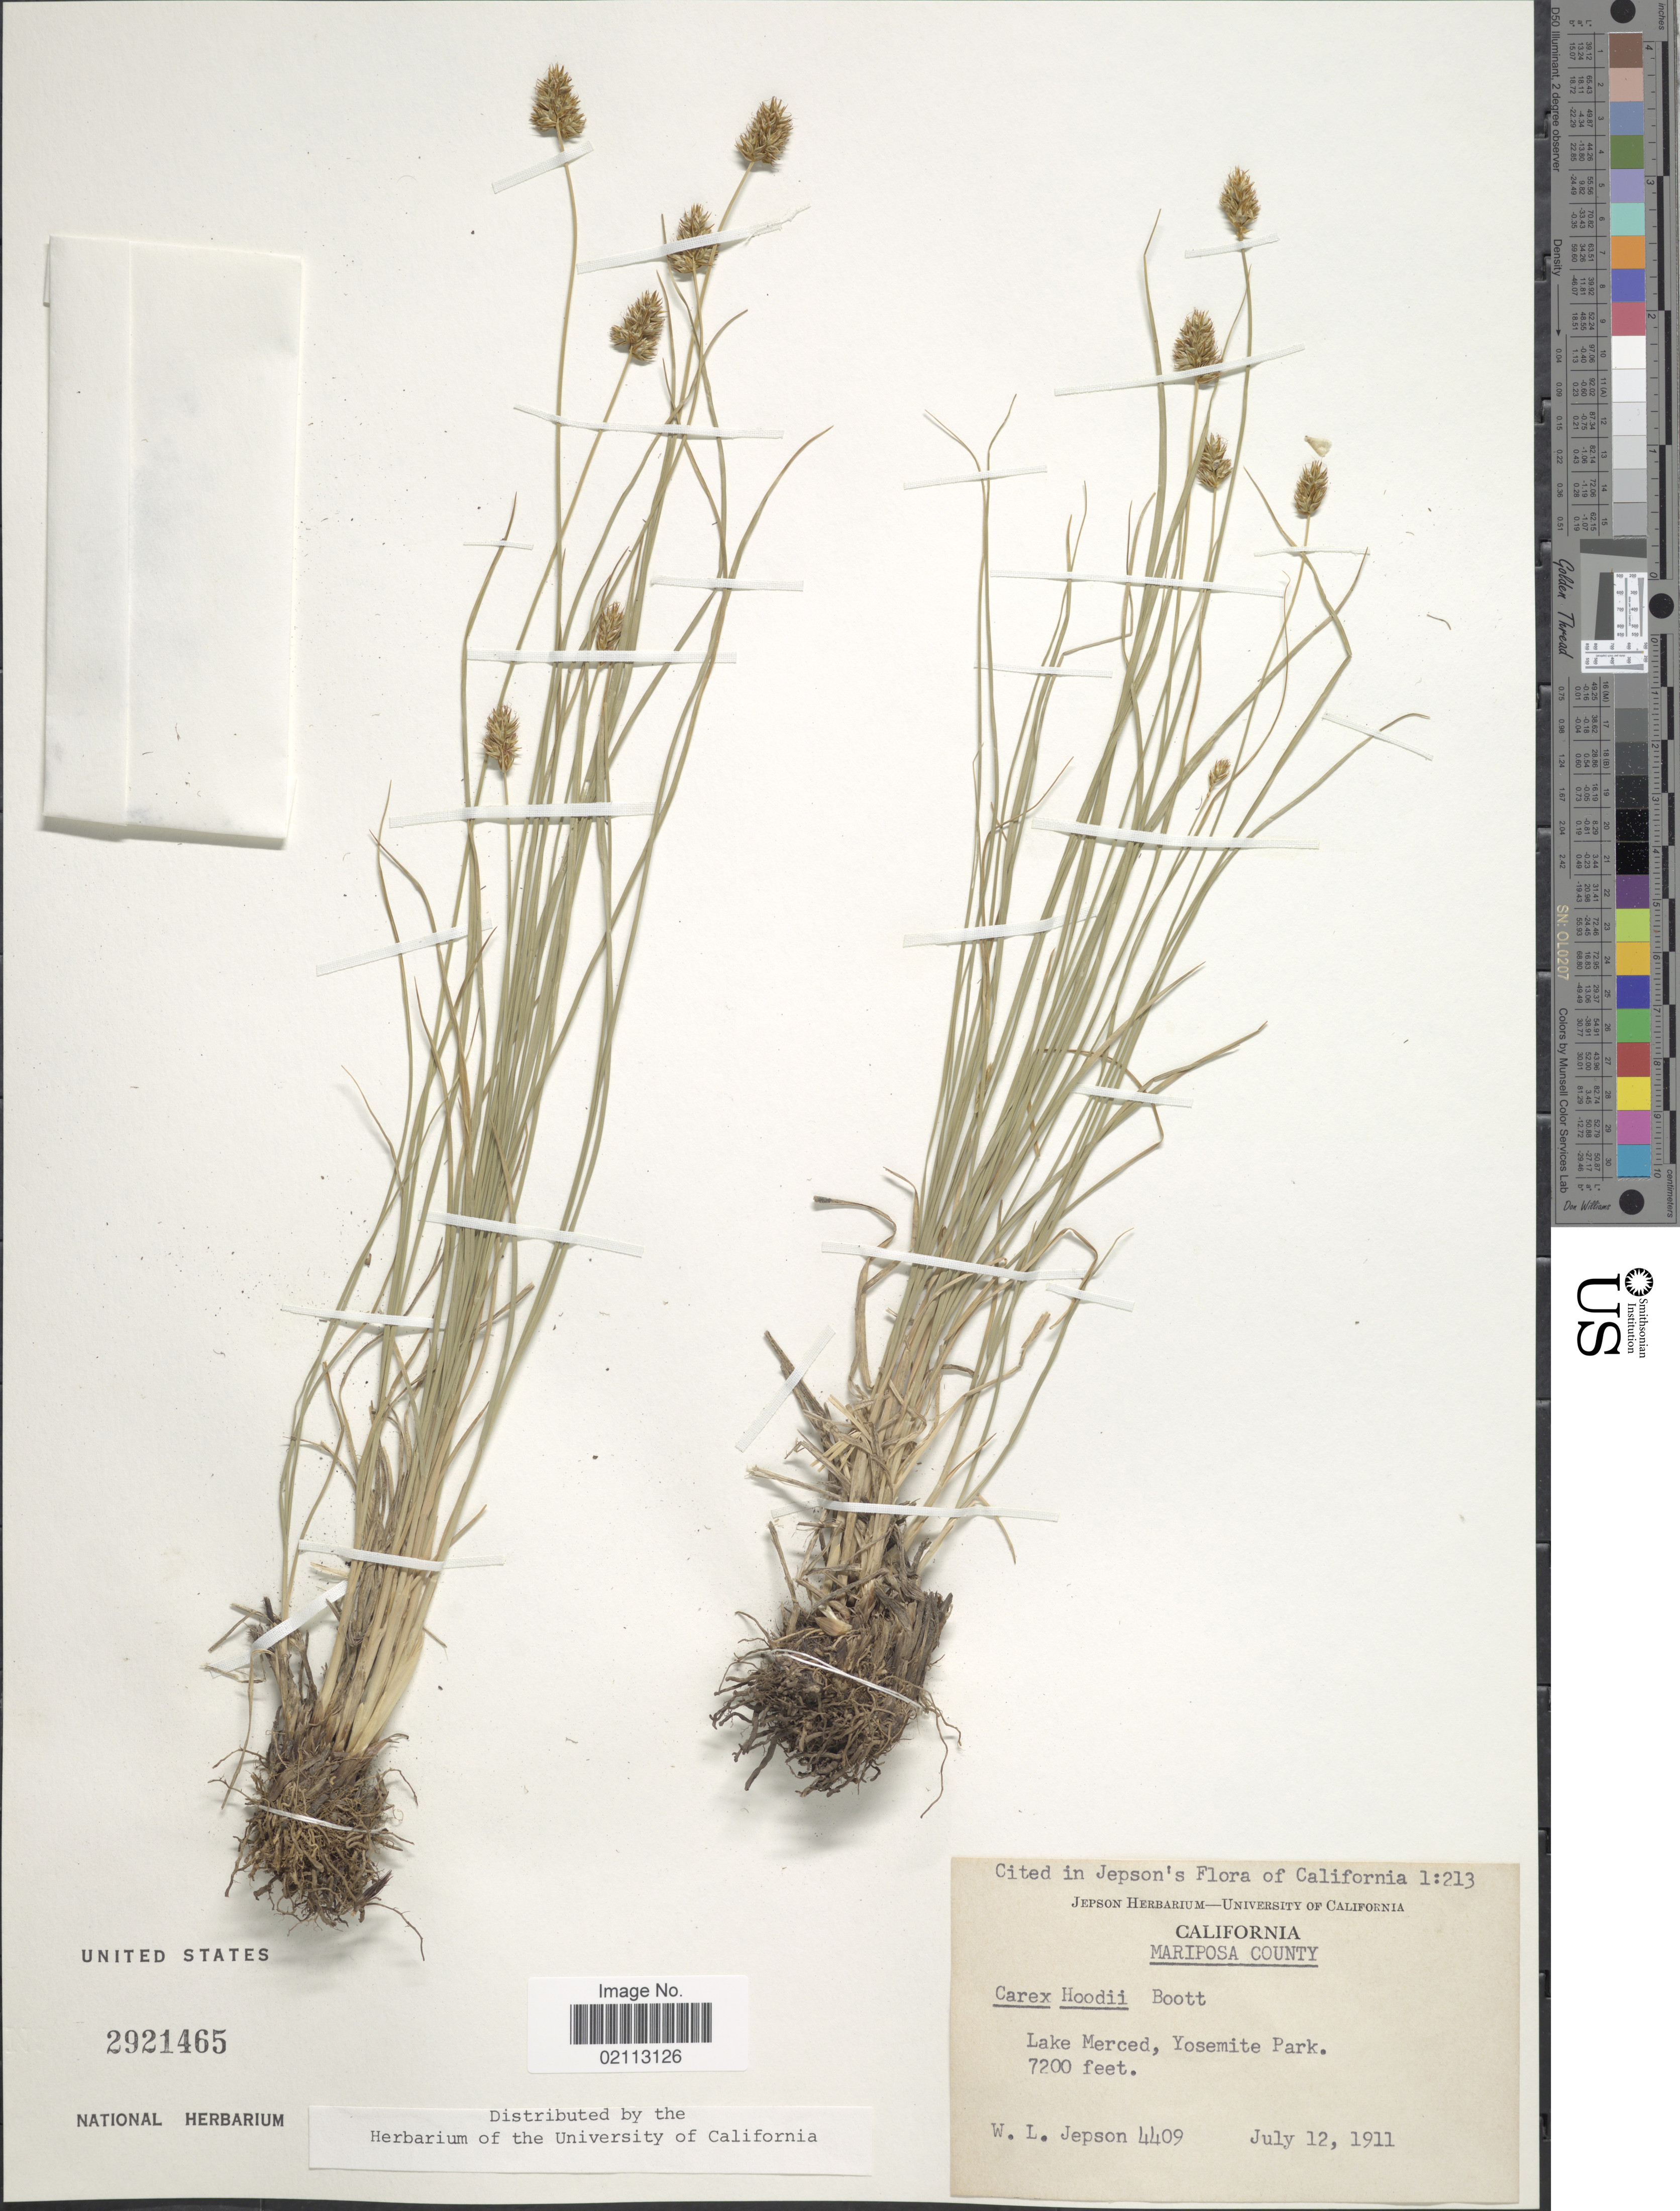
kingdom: Plantae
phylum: Tracheophyta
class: Liliopsida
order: Poales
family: Cyperaceae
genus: Carex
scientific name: Carex hoodii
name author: Boott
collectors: W. L. Jepson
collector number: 4409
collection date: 1911-07-12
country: United States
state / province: California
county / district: Mariposa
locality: Mariposa County. Lake Merced, Yosemite Park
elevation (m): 2195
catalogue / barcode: US 2921465